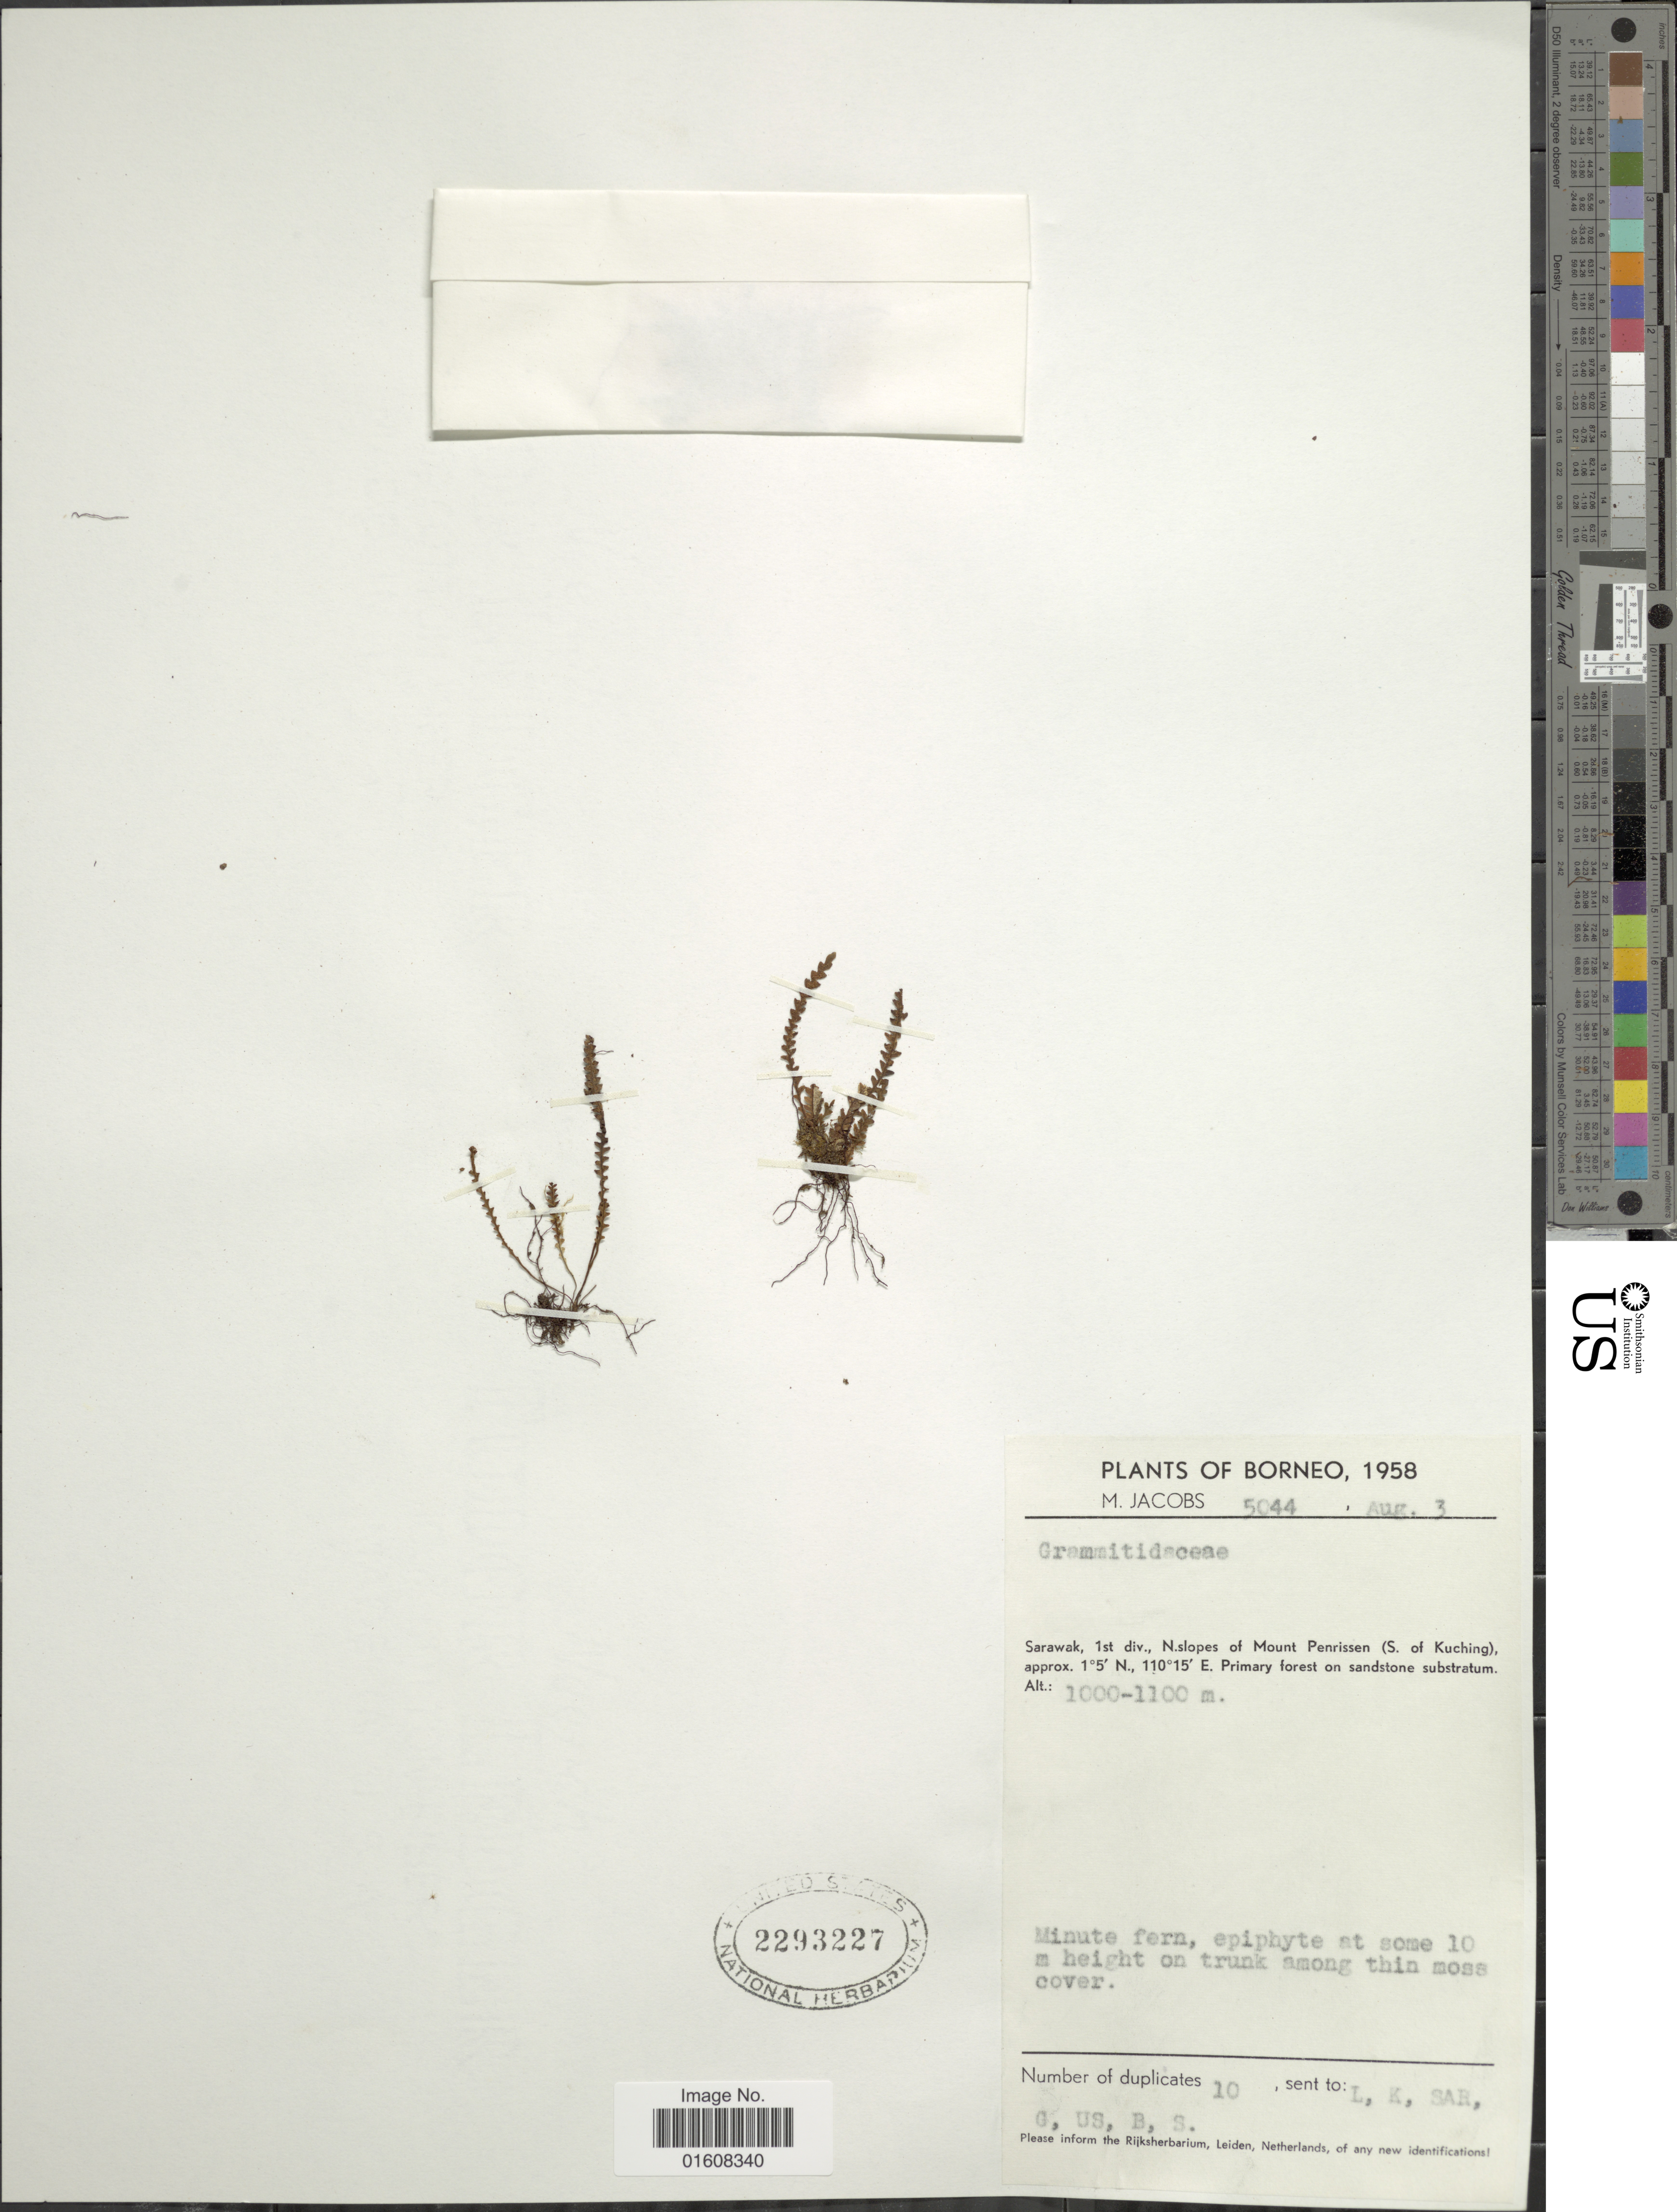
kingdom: Plantae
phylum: Tracheophyta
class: Polypodiopsida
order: Polypodiales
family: Polypodiaceae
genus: Grammitis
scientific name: Grammitis sp.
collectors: M. Jacobs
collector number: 5044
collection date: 1958-08-03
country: Malaysia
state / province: Sarawak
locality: Borneo. 1st div., N.slopes of Mount Penrissen (S. of Kuching)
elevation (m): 1000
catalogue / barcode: US 2293227